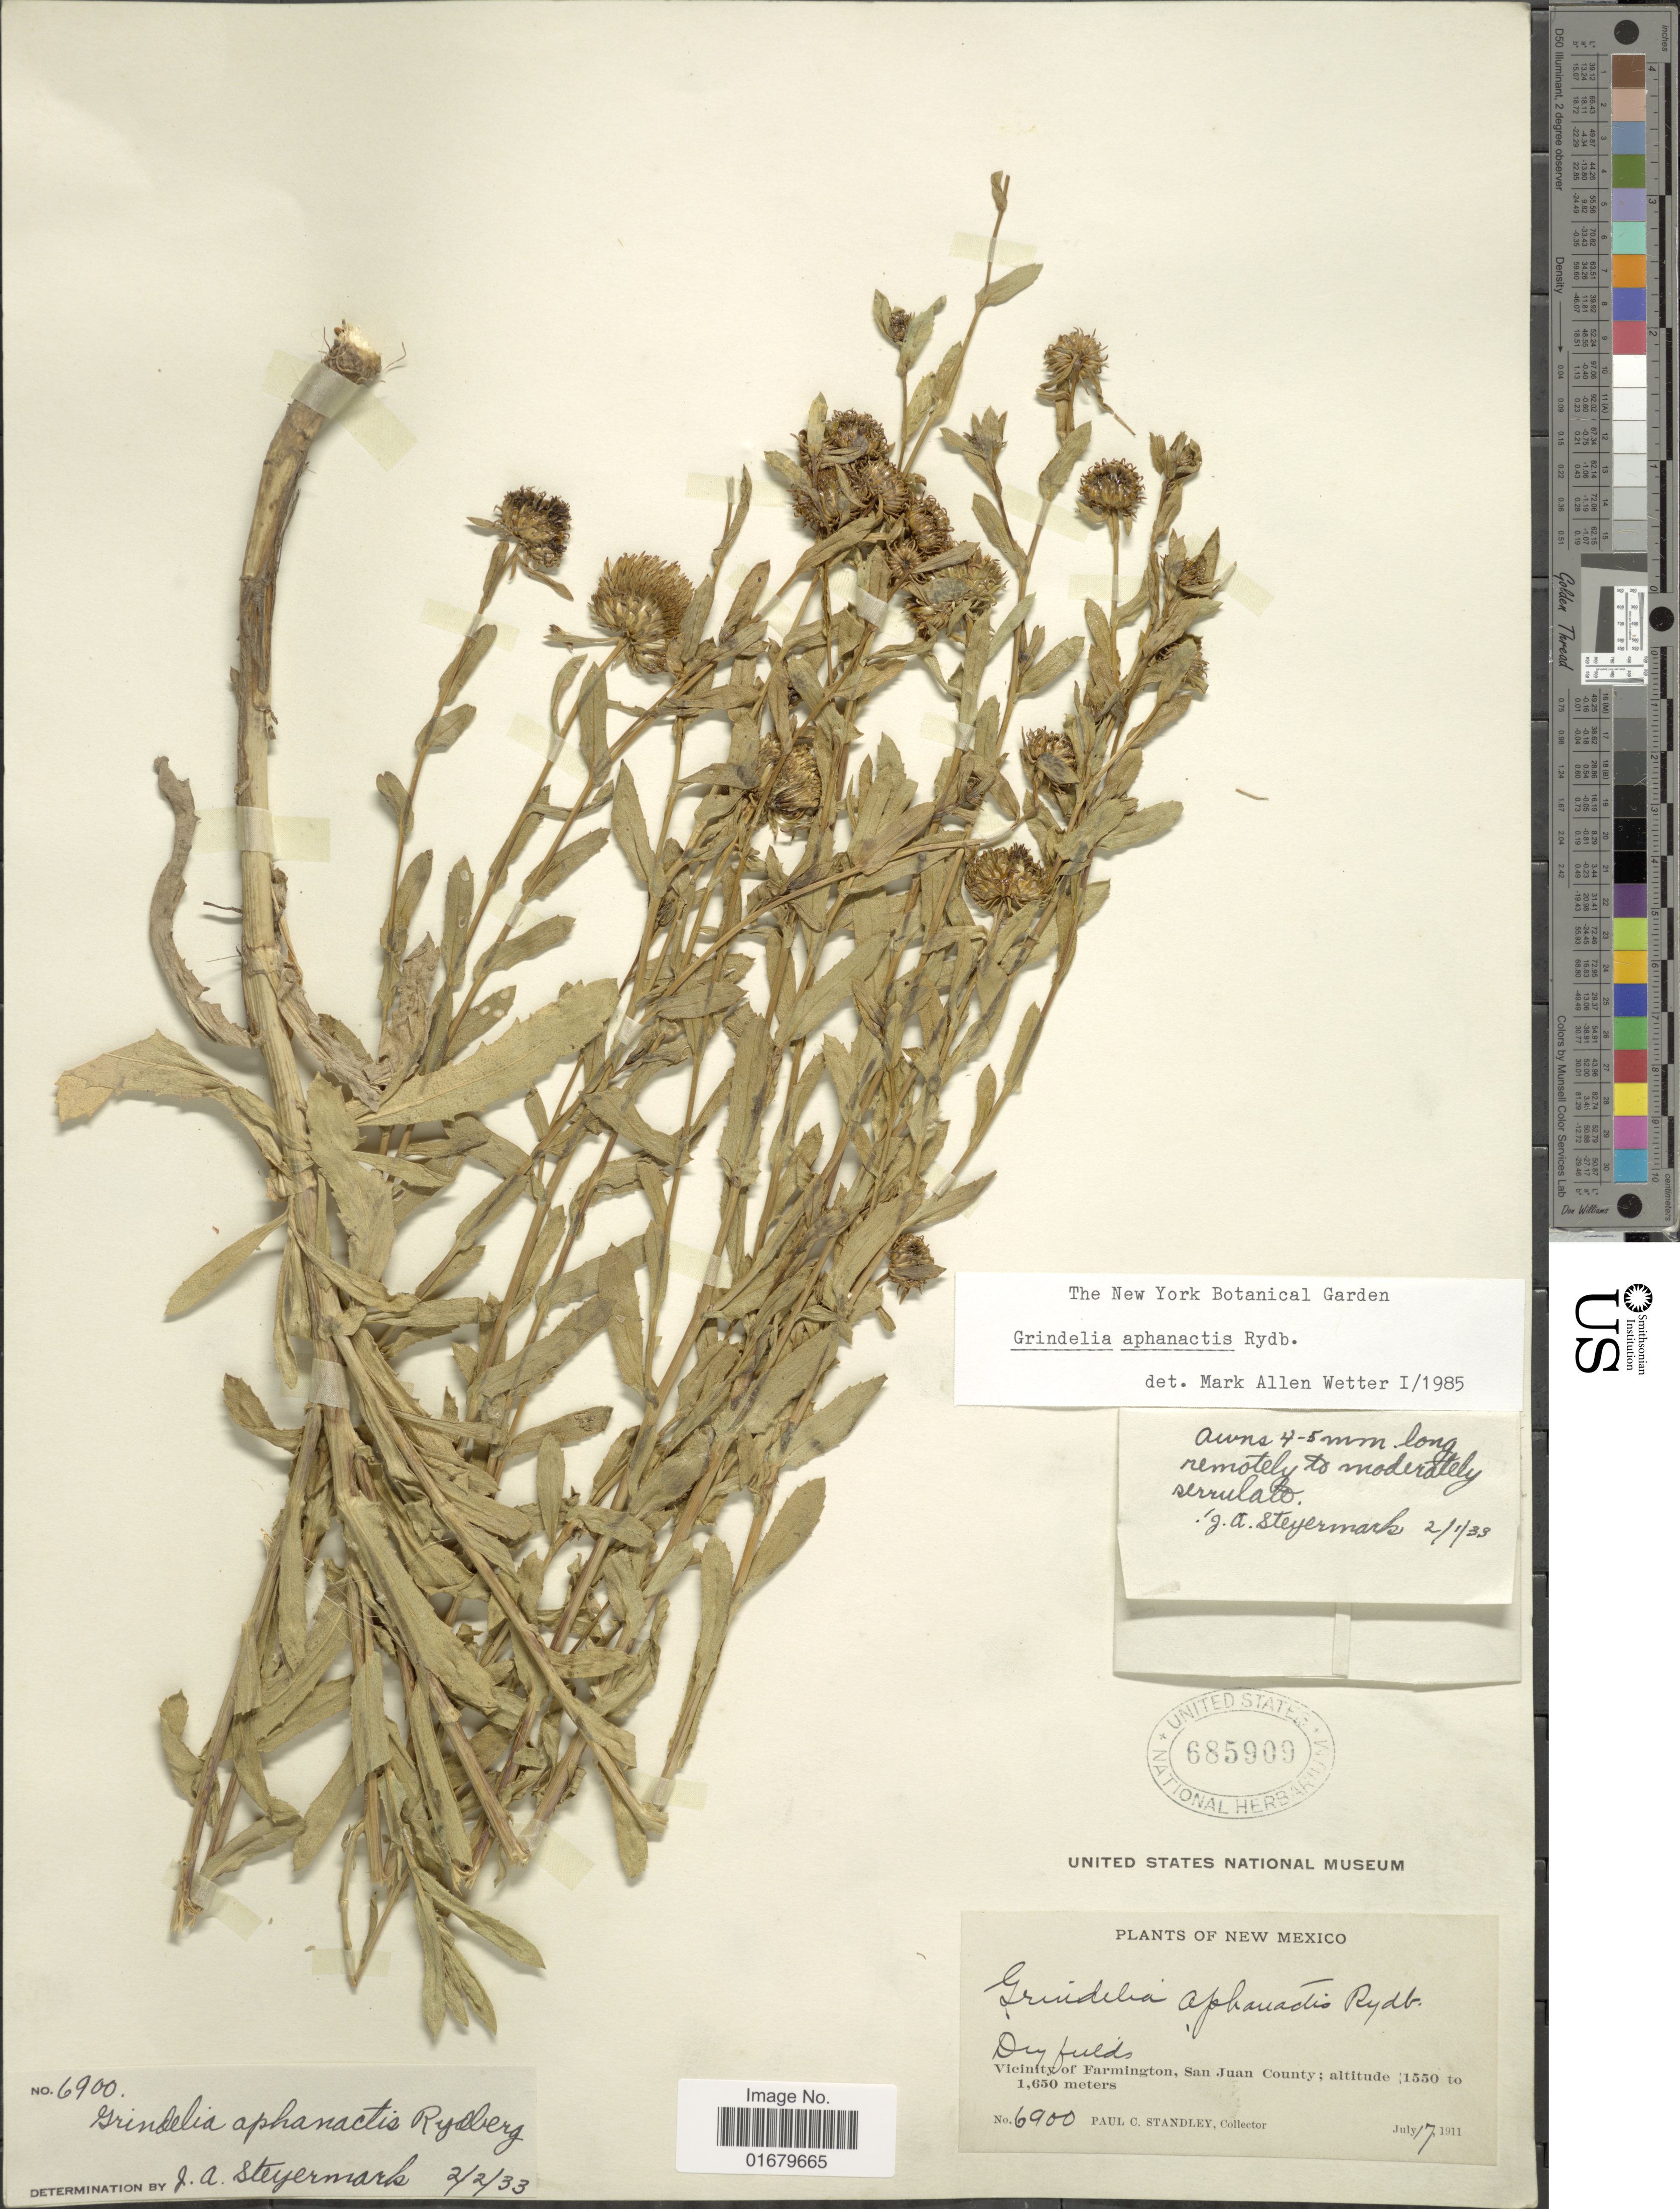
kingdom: Plantae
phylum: Tracheophyta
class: Magnoliopsida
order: Asterales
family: Asteraceae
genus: Grindelia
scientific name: Grindelia aphanactis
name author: Rydb.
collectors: P. C. Standley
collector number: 6900*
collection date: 1911-06-17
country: United States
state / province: New Mexico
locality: Vicinity of Farmington, San Juan County.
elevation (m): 1550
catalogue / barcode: US 685909